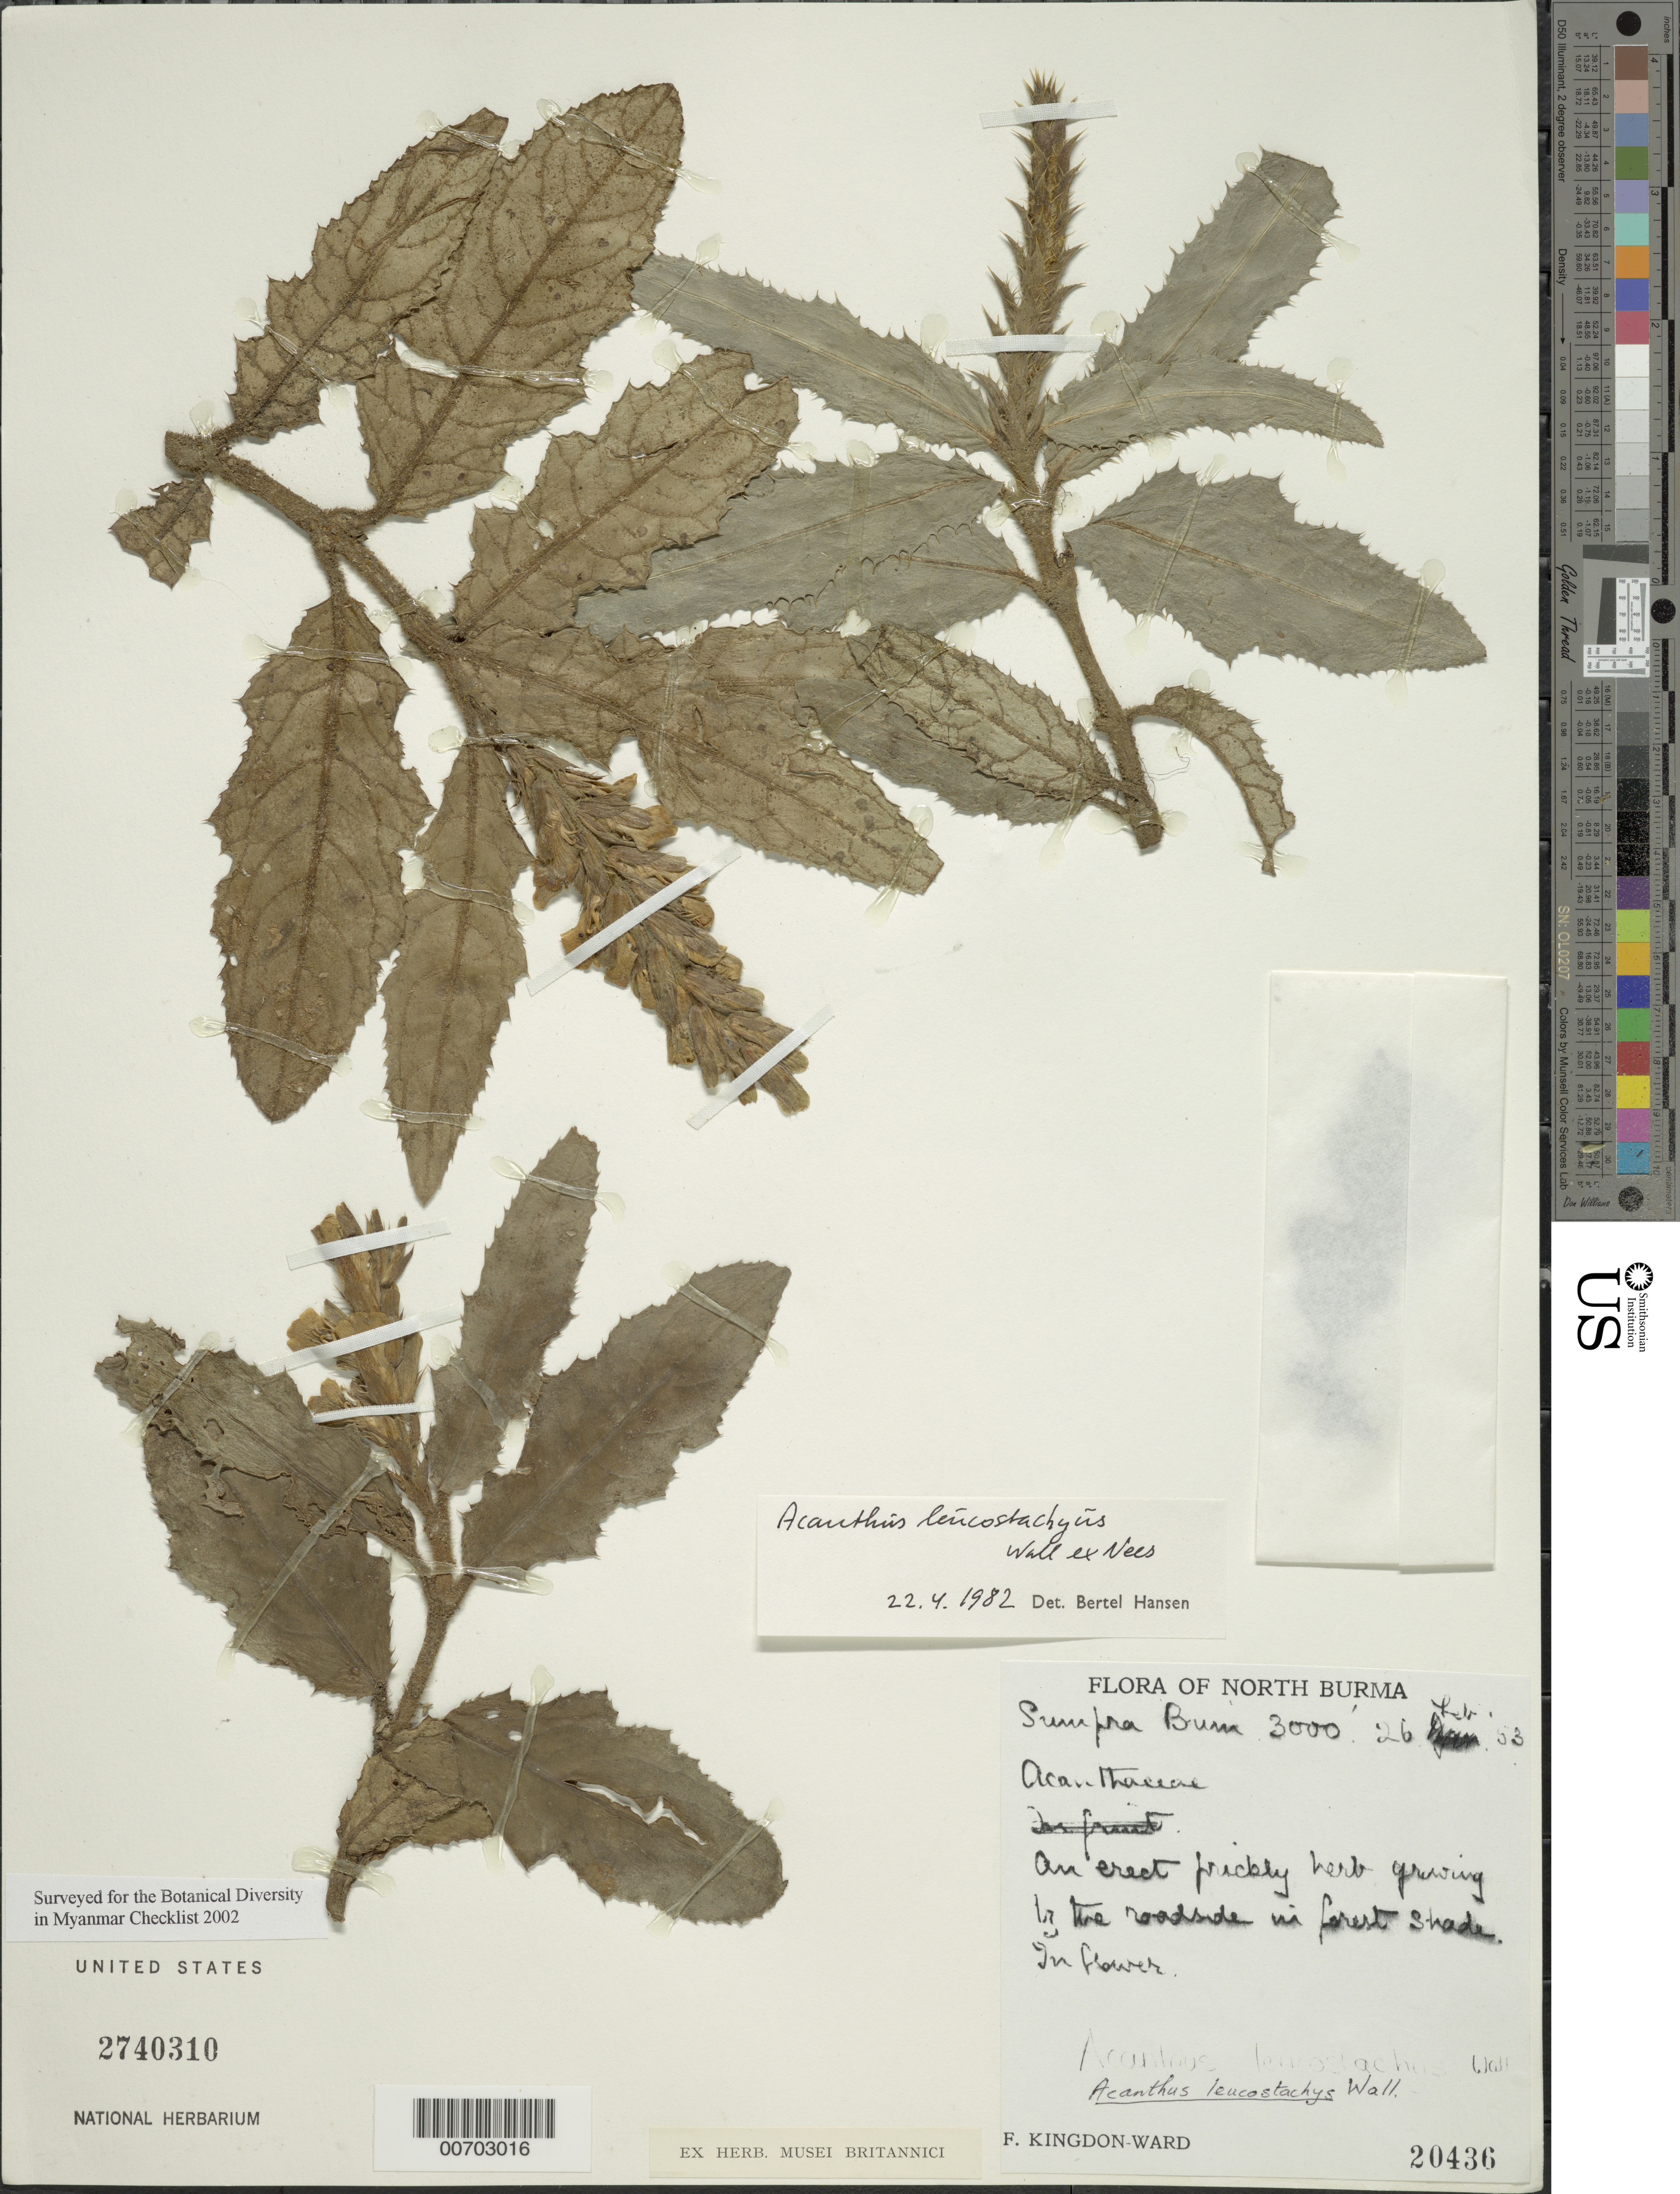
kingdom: Plantae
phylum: Tracheophyta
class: Magnoliopsida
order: Lamiales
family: Acanthaceae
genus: Acanthus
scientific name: Acanthus leucostachyus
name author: Wall.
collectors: F. Kingdon Ward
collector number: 20436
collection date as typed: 26 Feb 1953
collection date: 1953-02-26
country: Myanmar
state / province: Kachin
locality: Sumpra Bum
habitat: Roadside, forest shade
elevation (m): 914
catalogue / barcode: US 2740310